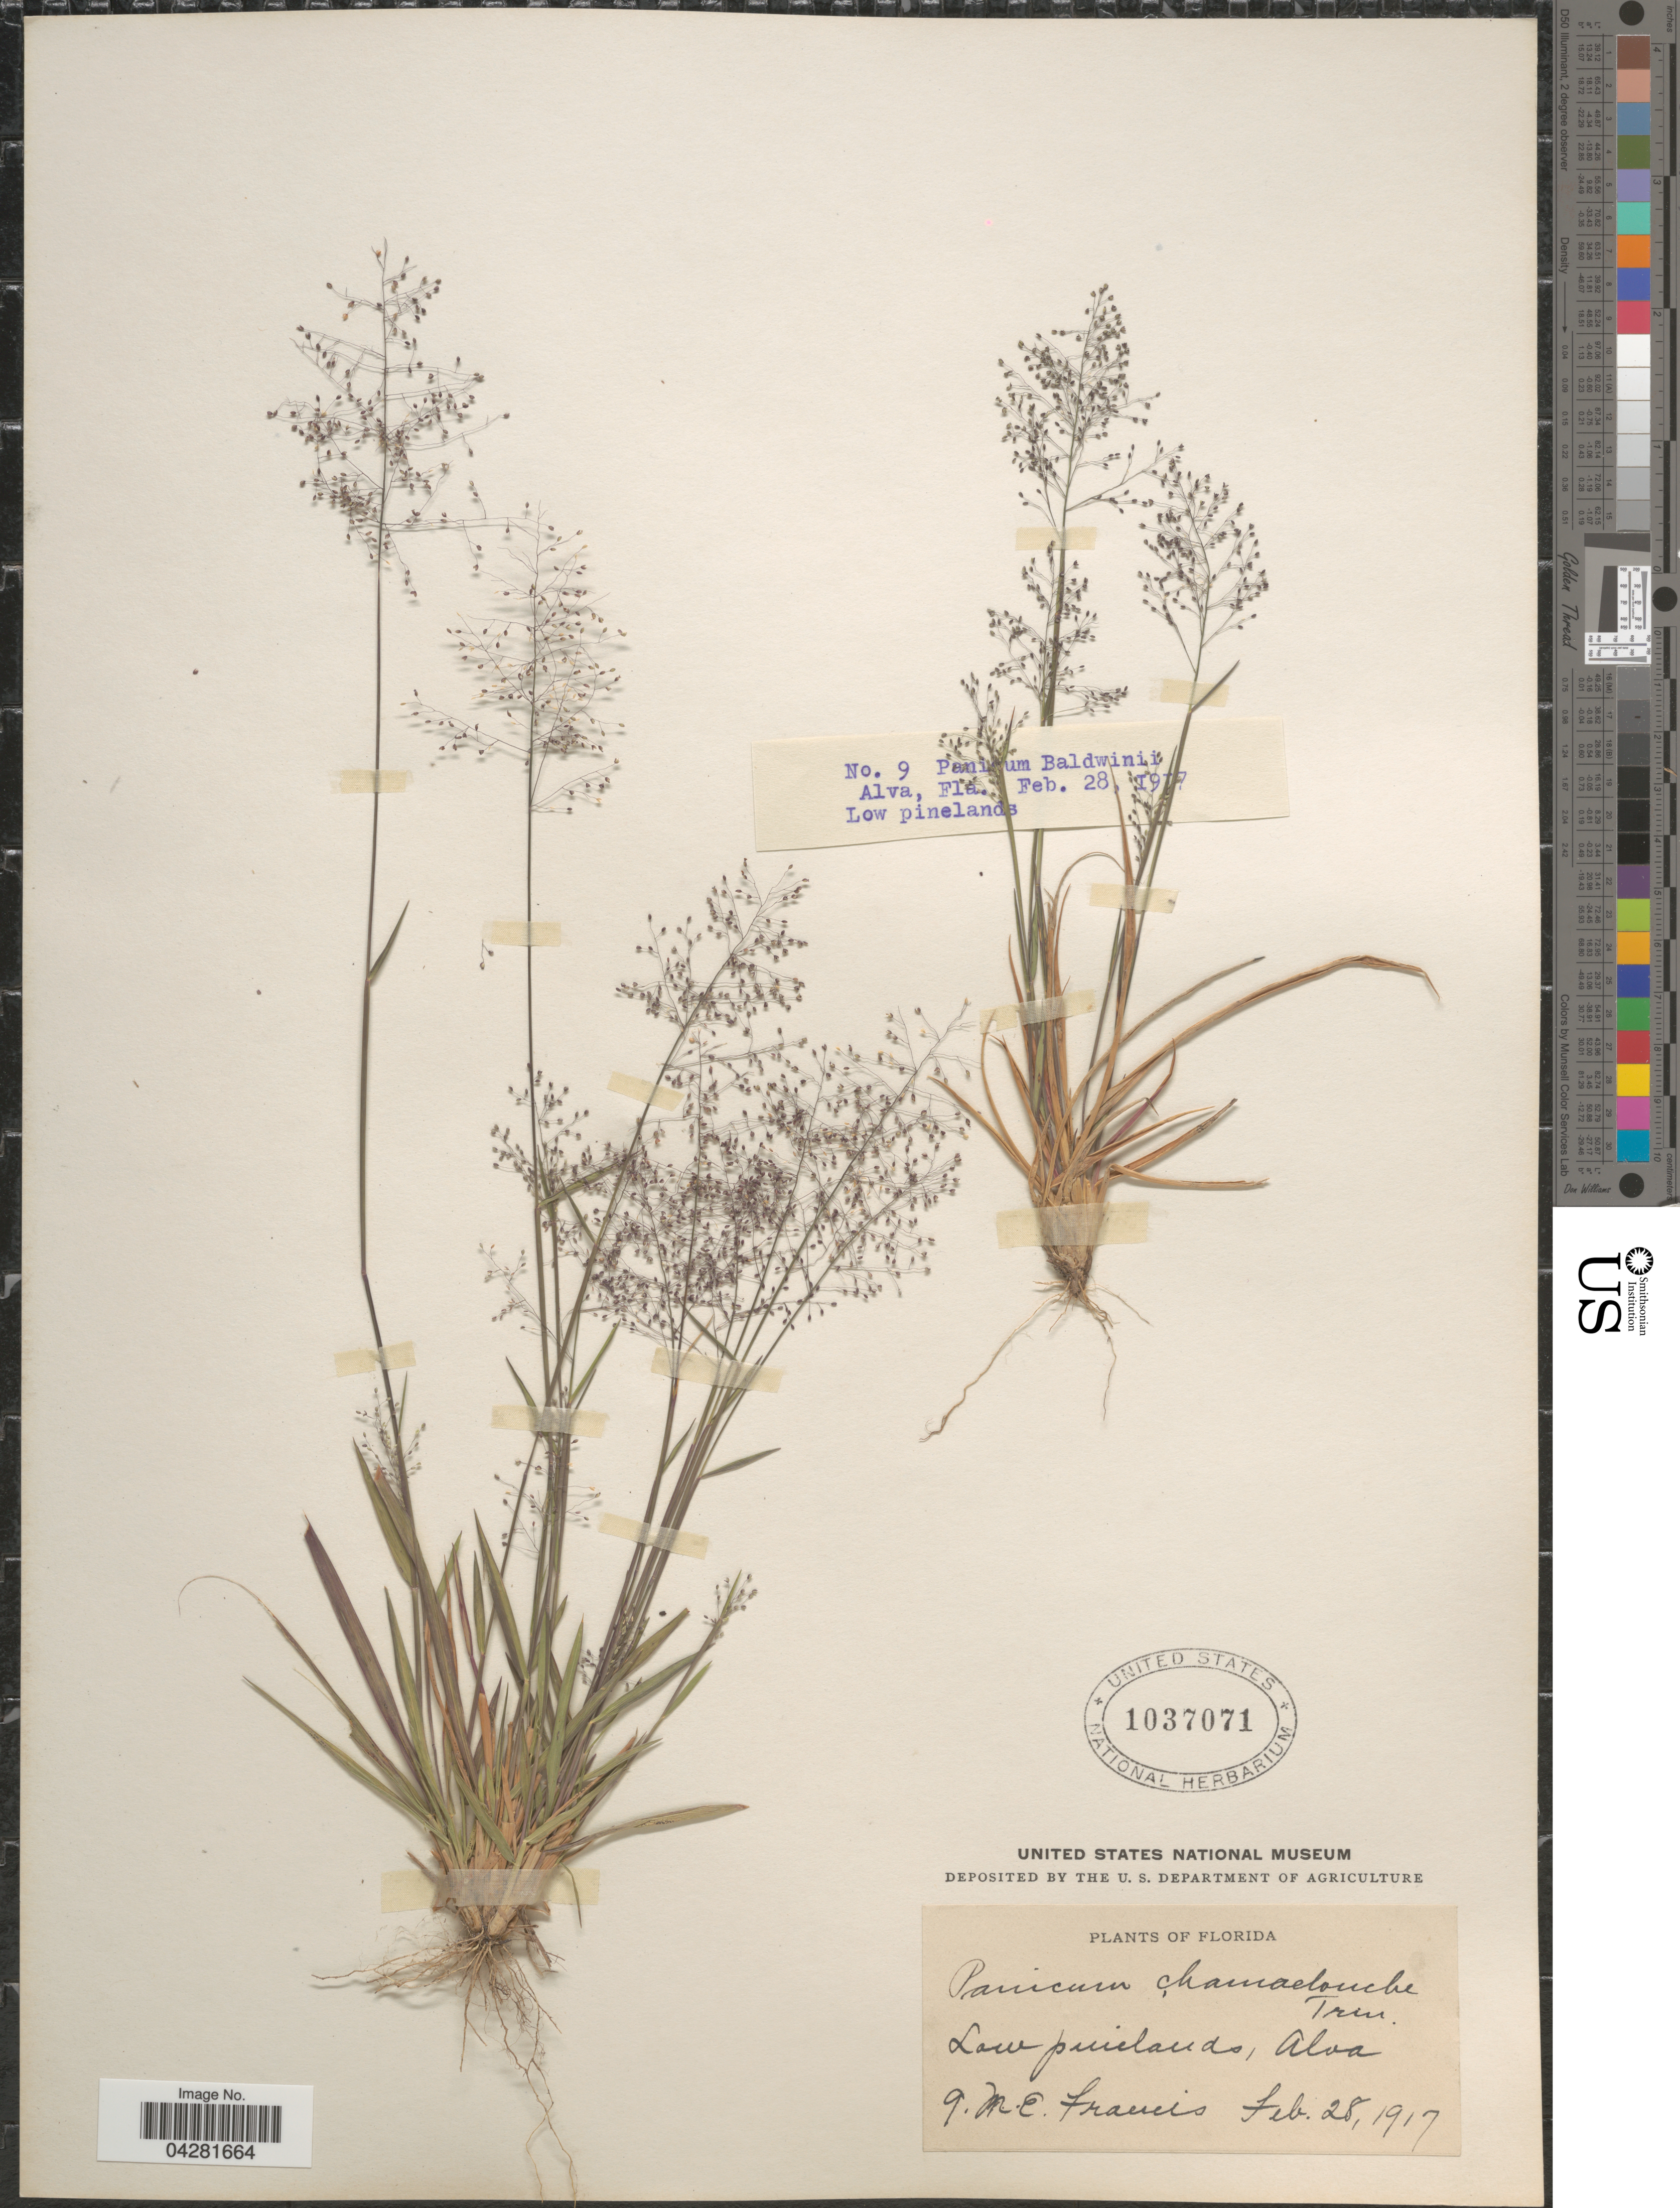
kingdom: Plantae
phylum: Tracheophyta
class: Liliopsida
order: Poales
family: Poaceae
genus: Dichanthelium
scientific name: Dichanthelium ensifolium var. ensifolium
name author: (Baldwin ex Elliot) Gould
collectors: M. E. Francis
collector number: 9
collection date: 1917-02-28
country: United States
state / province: Florida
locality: Low pinelands, Alva.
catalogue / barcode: US 1037071